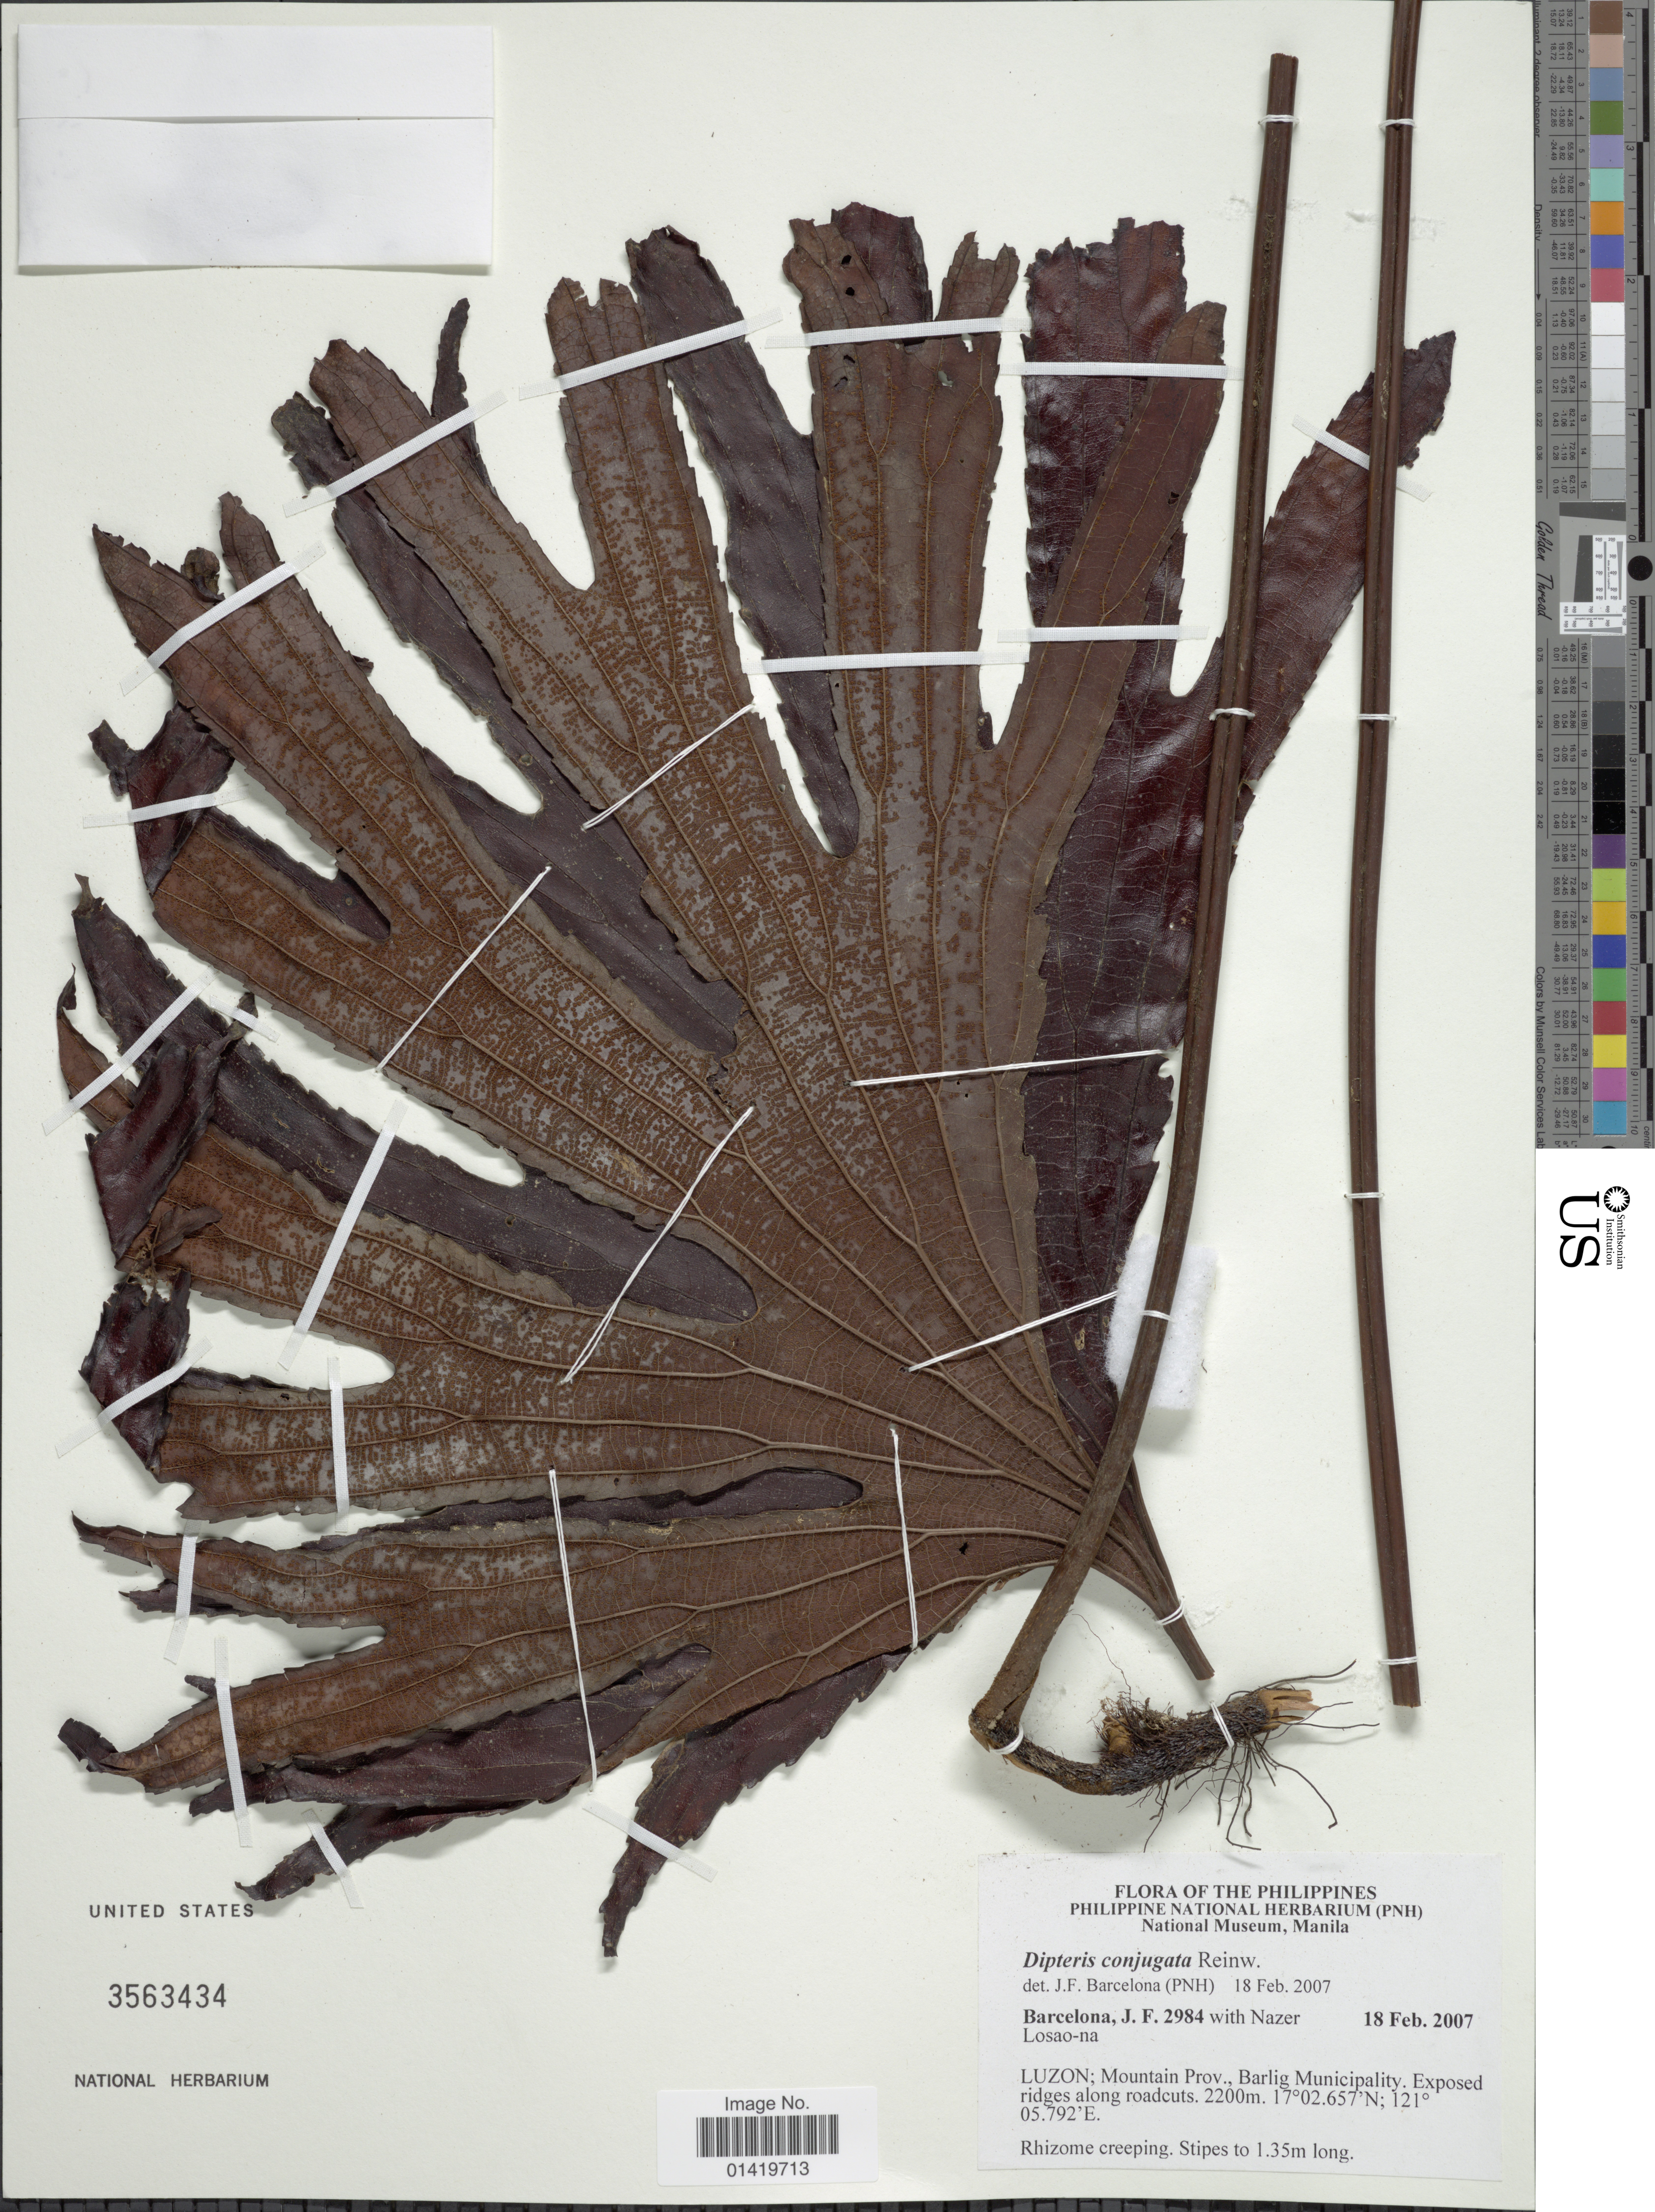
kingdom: Plantae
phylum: Tracheophyta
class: Polypodiopsida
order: Gleicheniales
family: Dipteridaceae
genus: Dipteris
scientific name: Dipteris conjugata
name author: Reinw.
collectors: J. F. Barcelona & N. Losao-na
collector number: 2984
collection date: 2007-02-18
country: Philippines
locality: Luzon mountain prov. Barlig municipality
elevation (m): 2200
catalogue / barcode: US 3563434